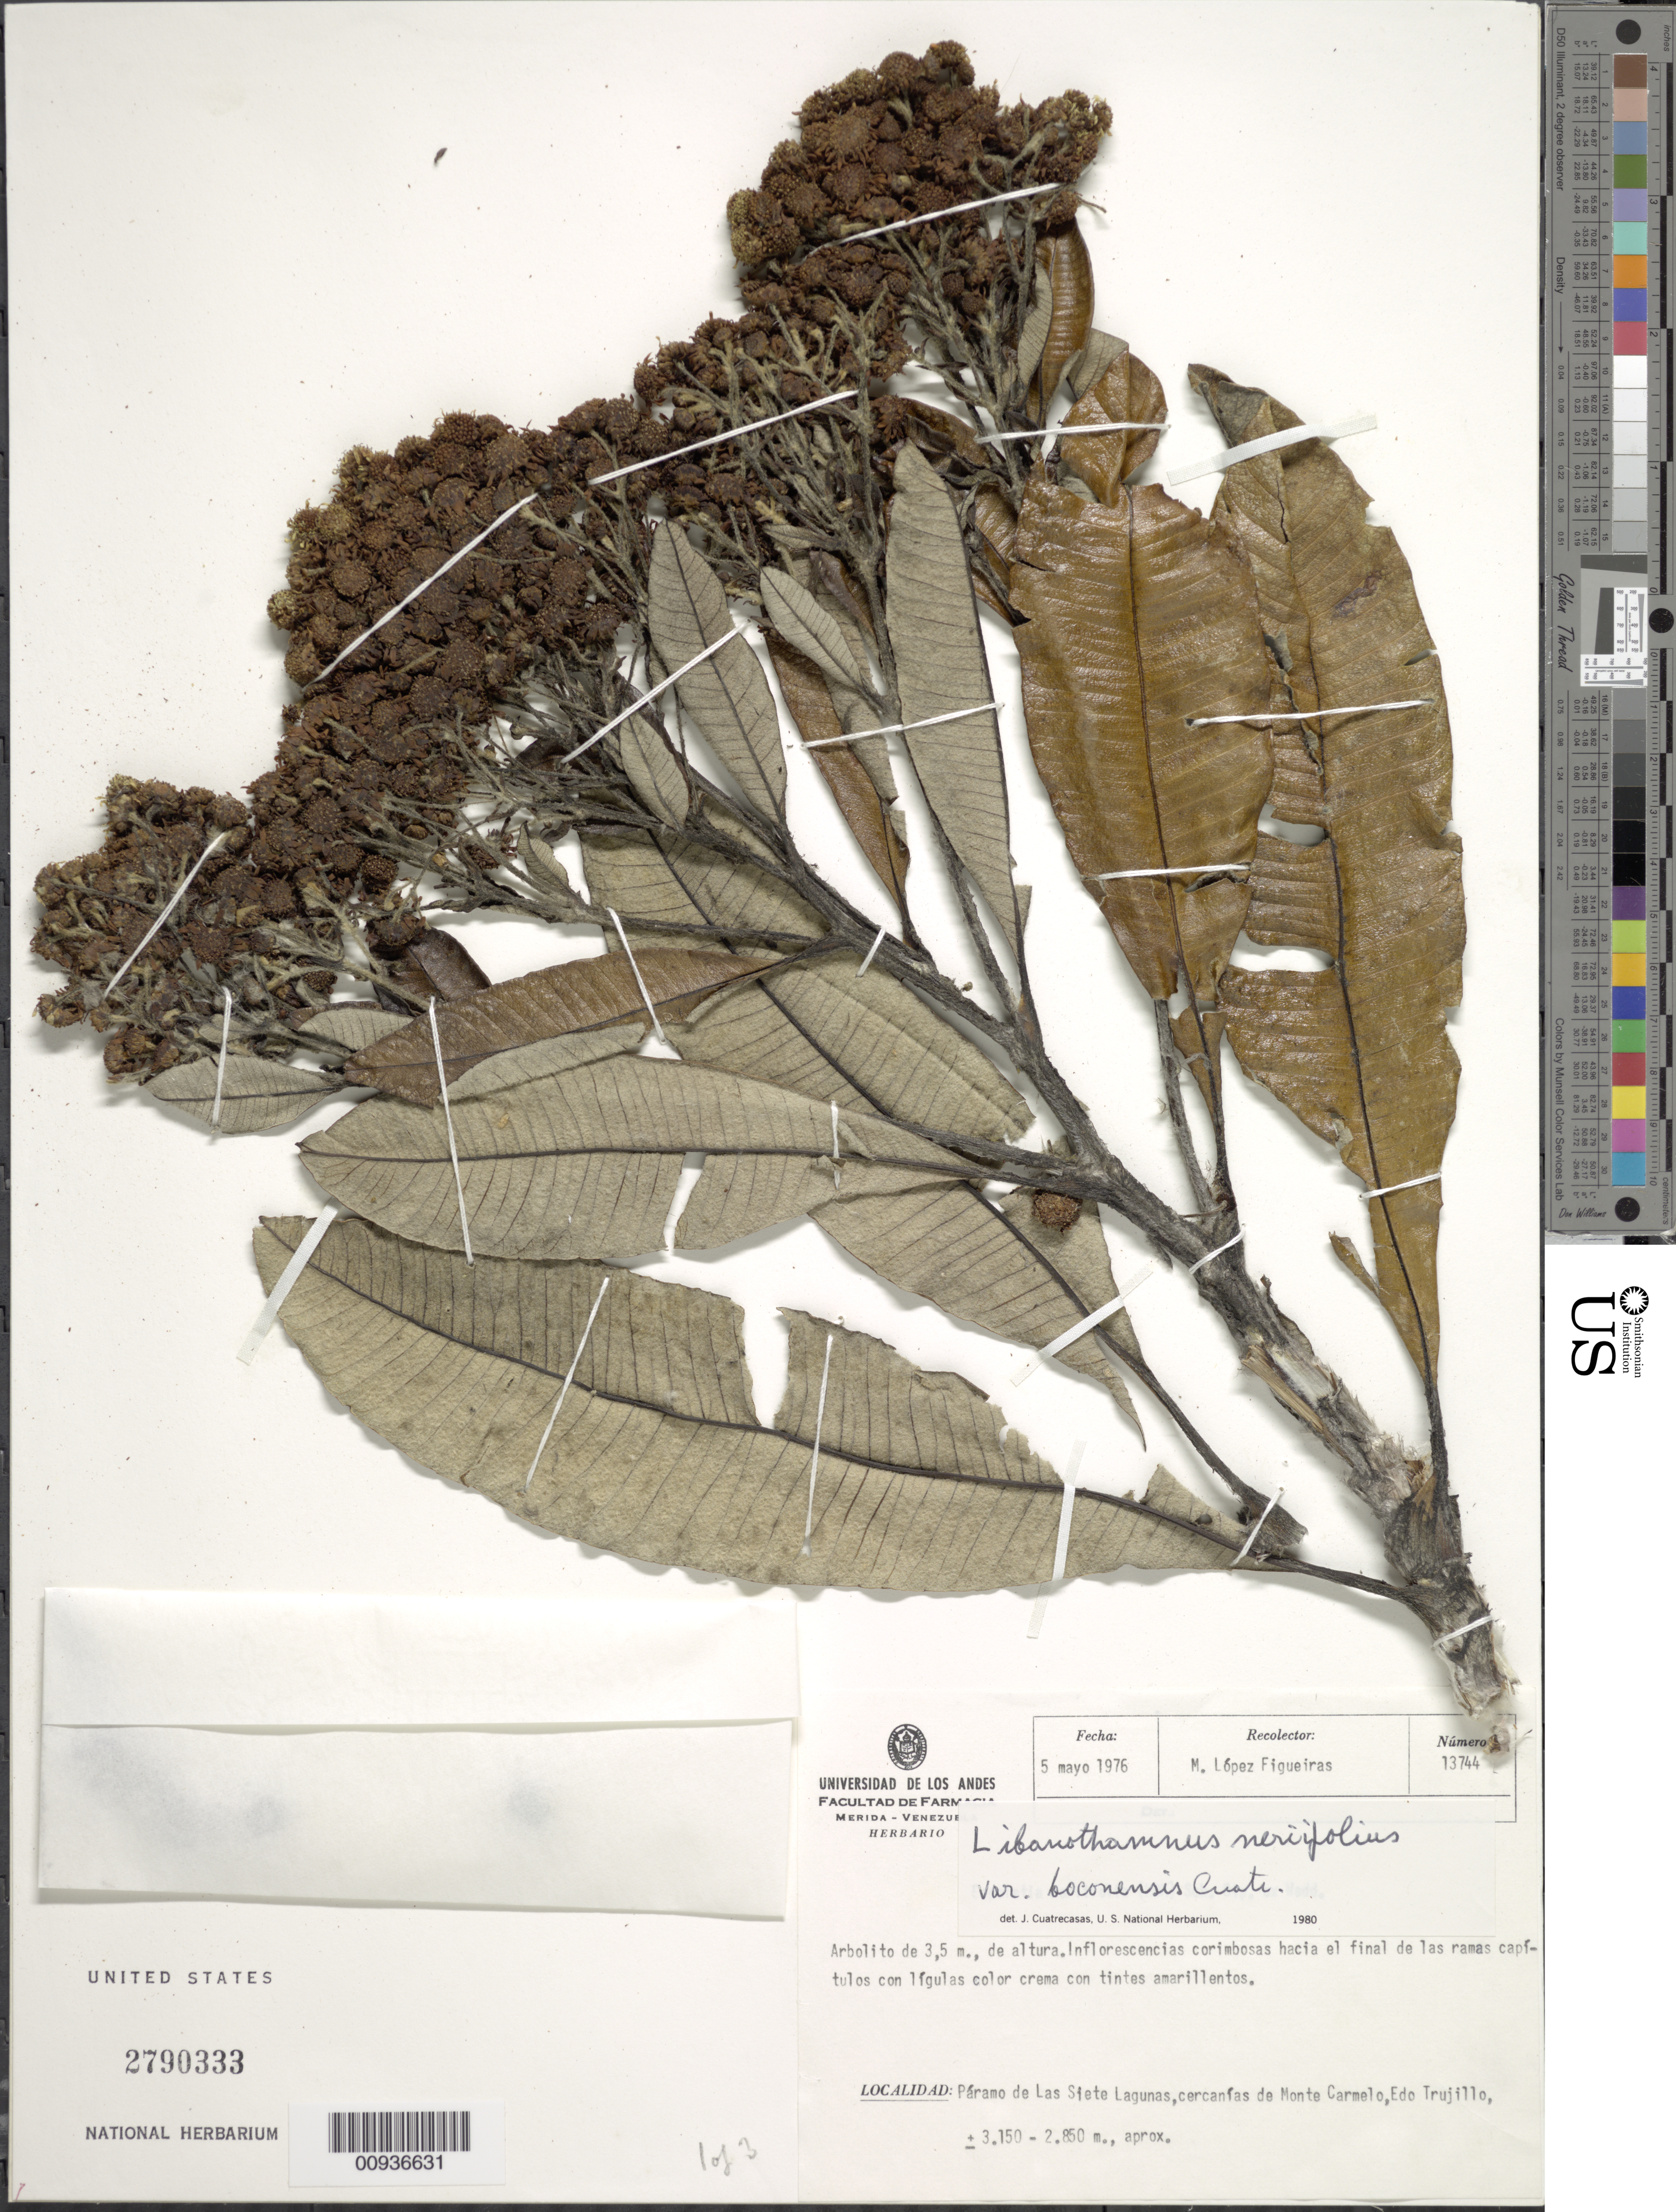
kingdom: Plantae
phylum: Tracheophyta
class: Magnoliopsida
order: Asterales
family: Asteraceae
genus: Libanothamnus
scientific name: Libanothamnus neriifolius var. boconensis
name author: Cuatrec.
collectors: M. López Figueiras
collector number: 13744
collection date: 1976-05-05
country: Venezuela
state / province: Trujillo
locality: Paramo de Las Siete Lagunas, cercanias de Monte Carmelo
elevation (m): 2850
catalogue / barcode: US 2790333